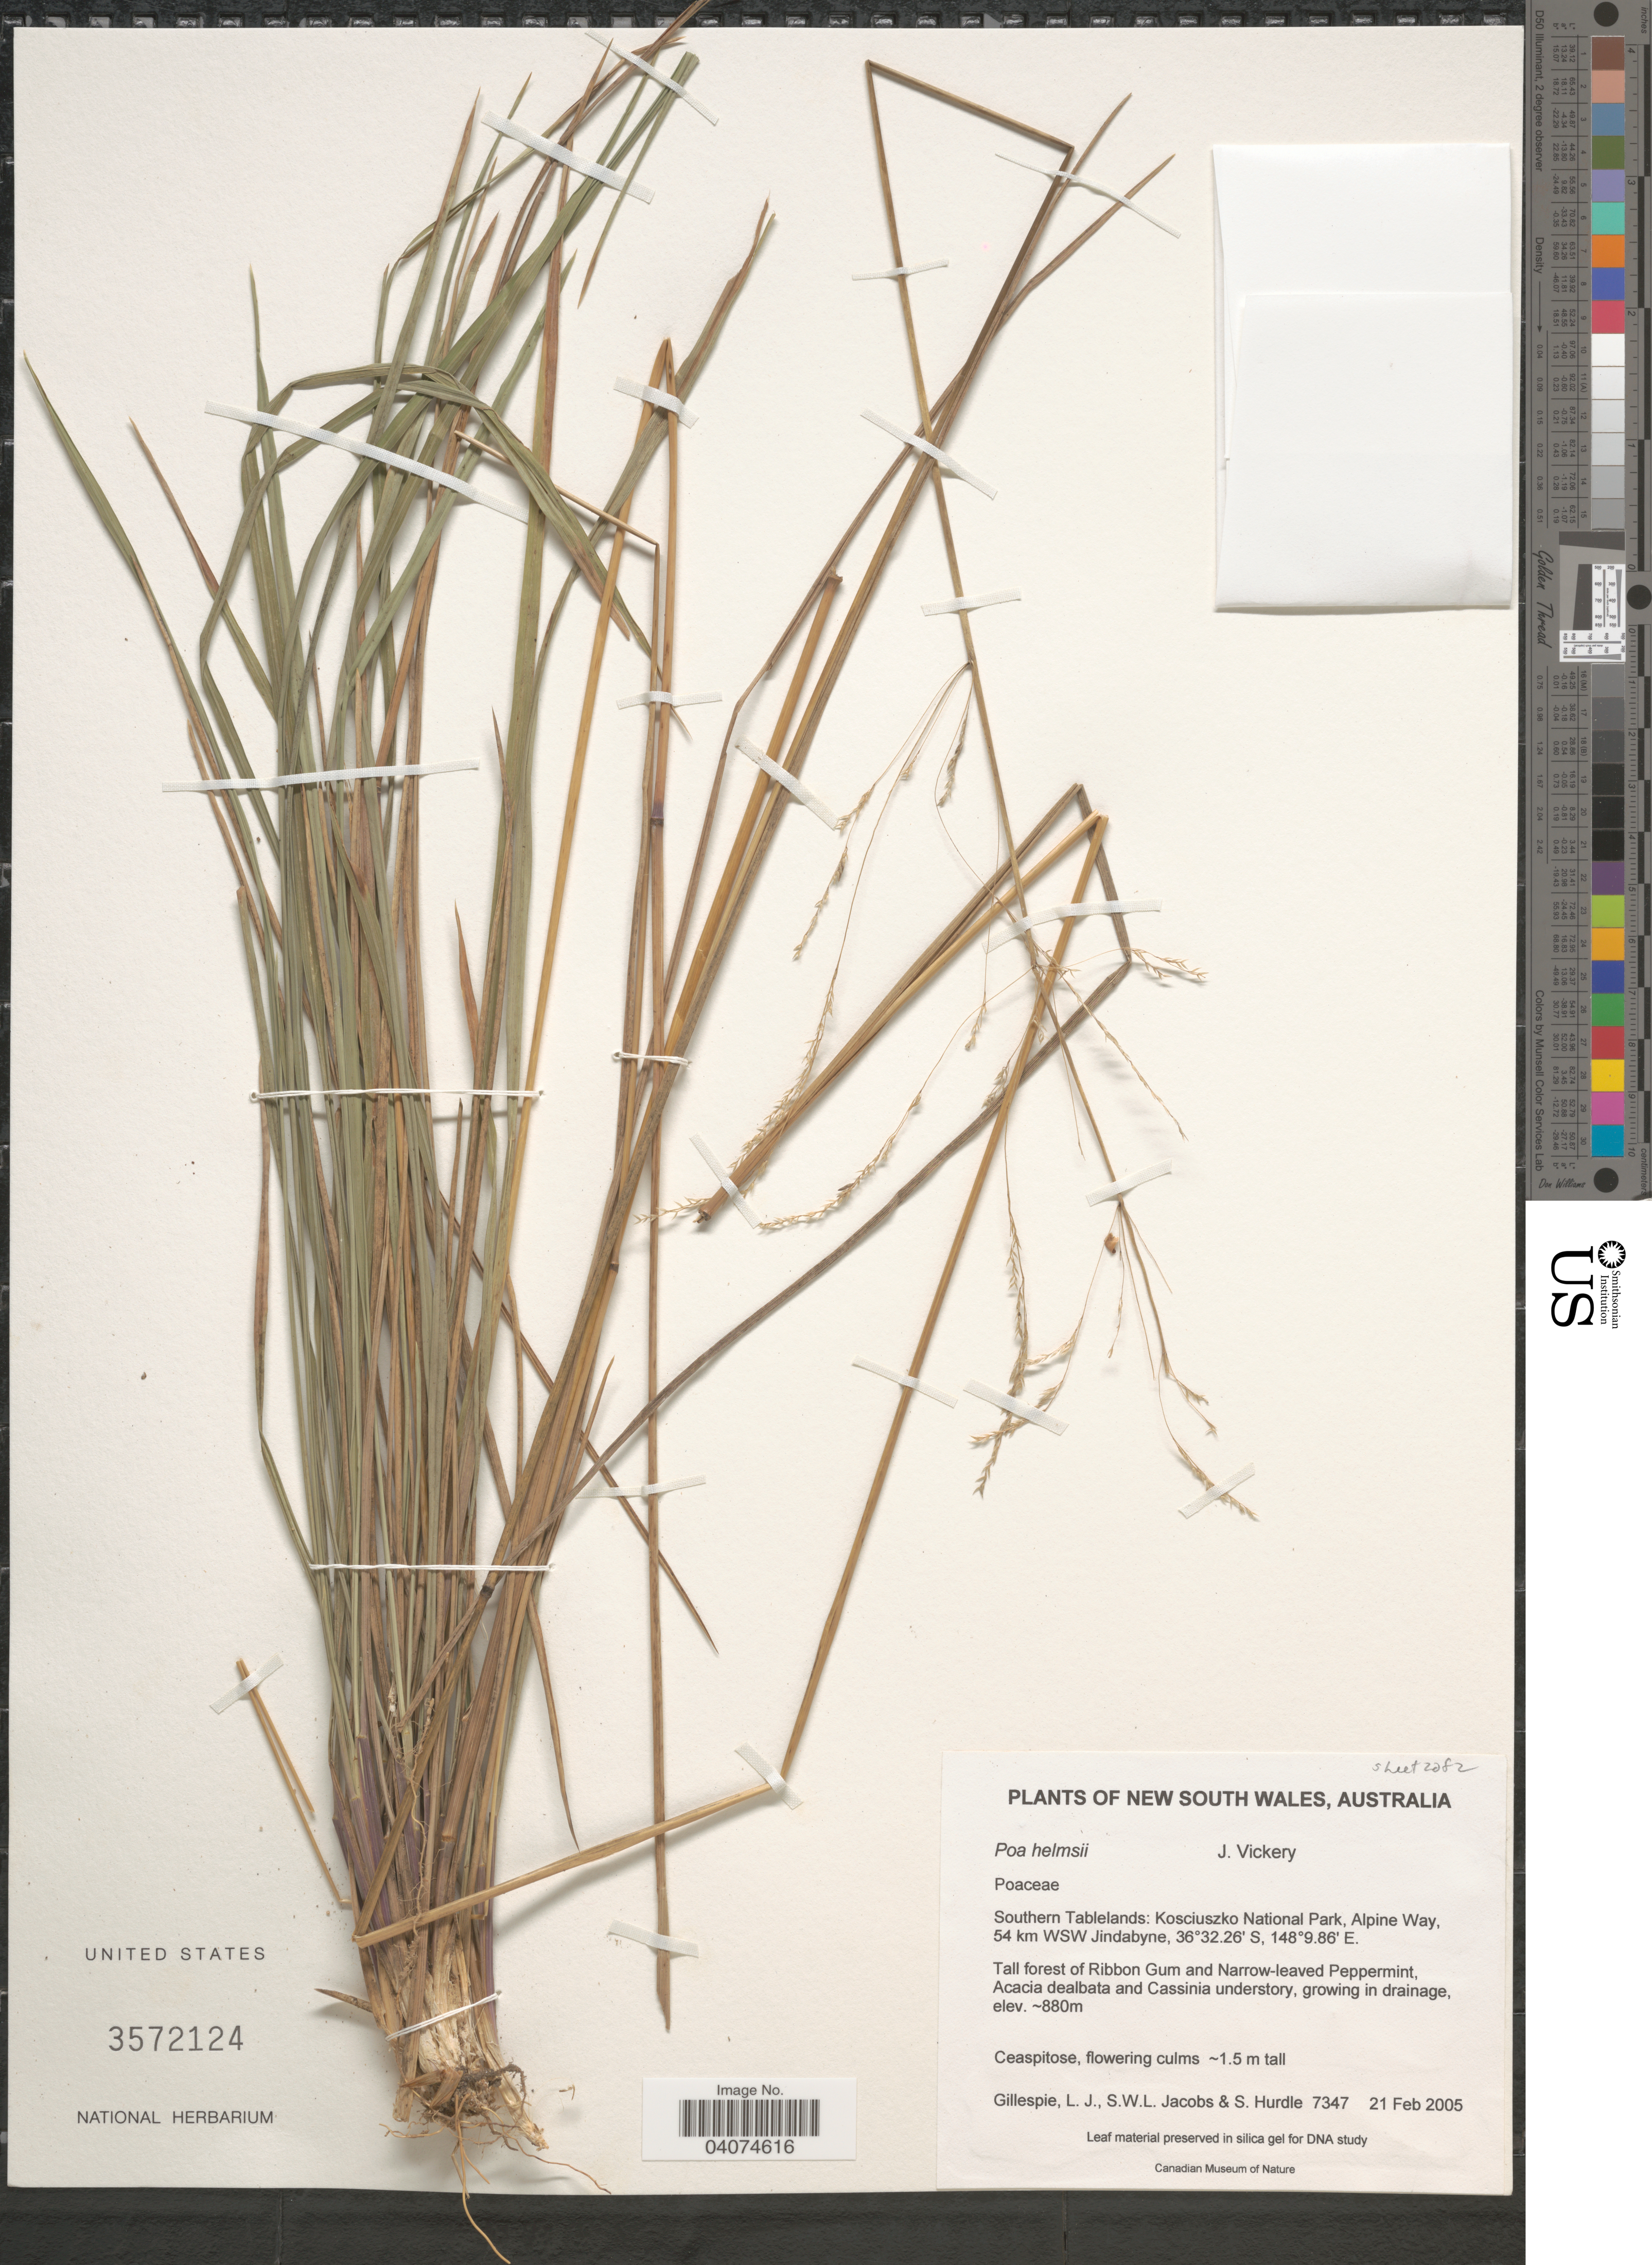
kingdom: Plantae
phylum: Tracheophyta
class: Liliopsida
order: Poales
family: Poaceae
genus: Poa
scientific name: Poa helmsii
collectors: L. Gillespie, S. W. L. Jacobs & S. Hurdle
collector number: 7347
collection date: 2005-02-21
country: Australia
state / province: New South Wales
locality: Southern Tablelands: Kosciuszko National Park, Alpine Way, 54 km WSW Jindabyne.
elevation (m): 880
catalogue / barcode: US 3572124